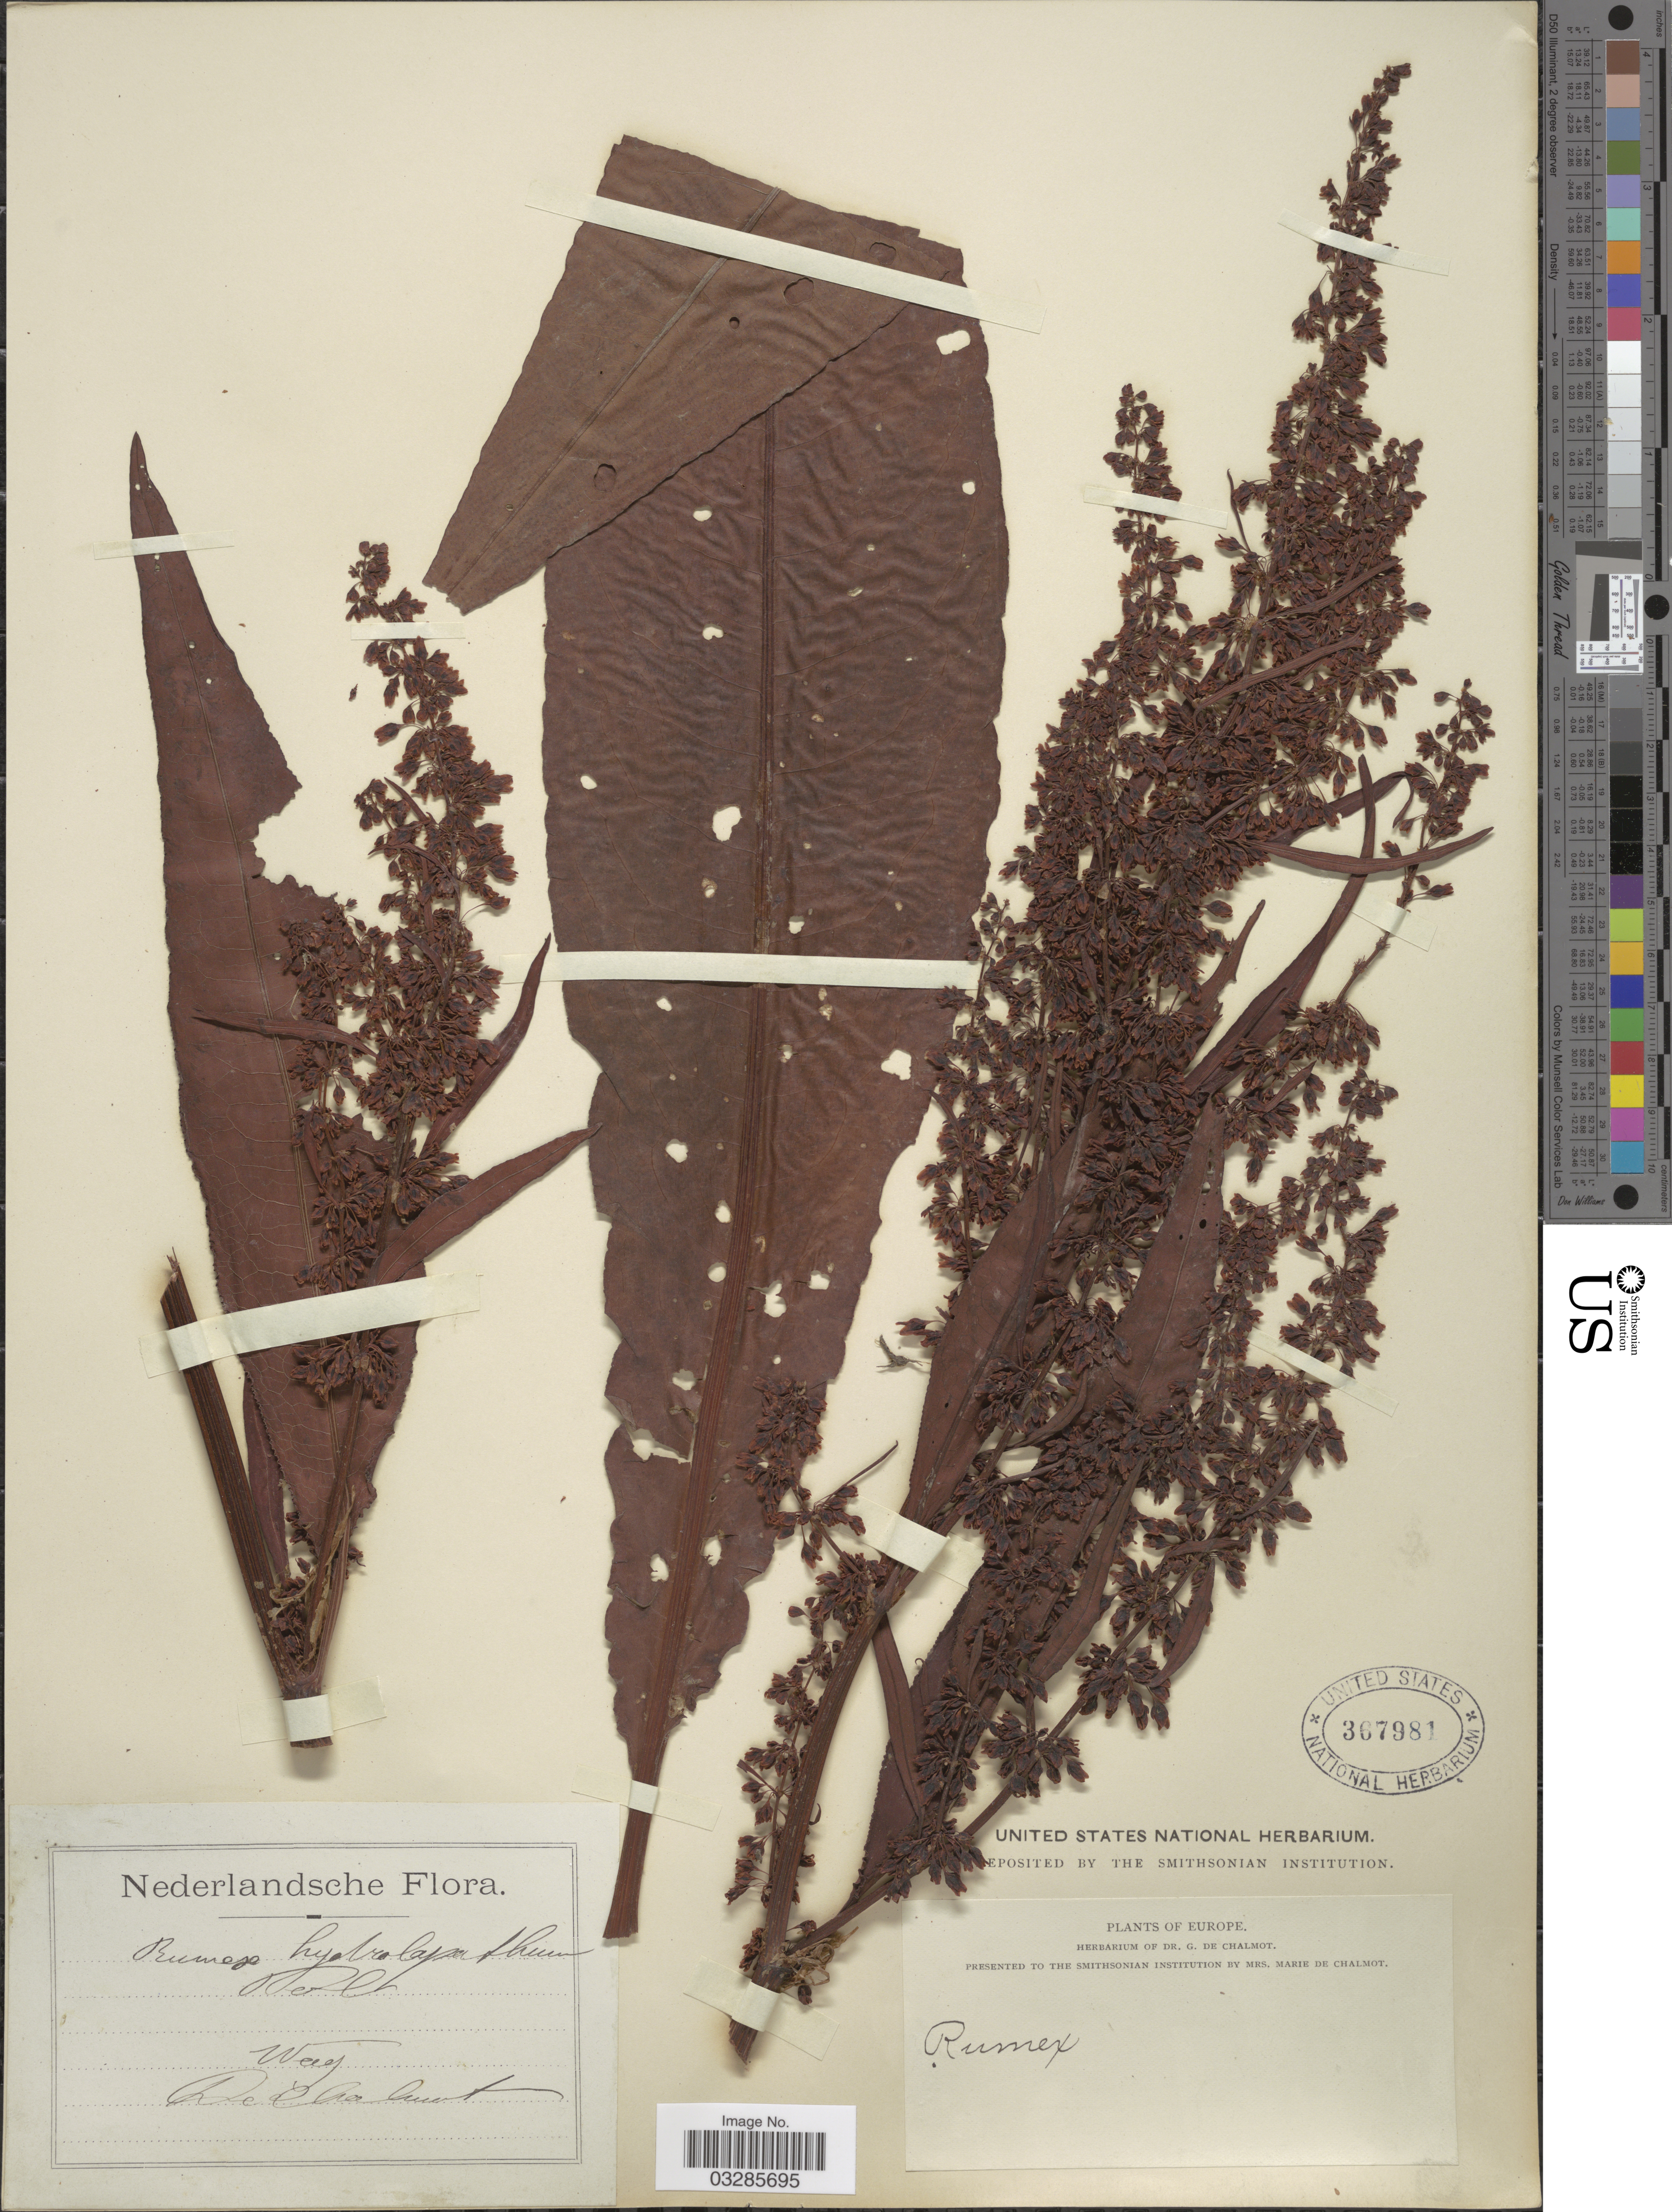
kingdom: Plantae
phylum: Tracheophyta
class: Magnoliopsida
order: Caryophyllales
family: Polygonaceae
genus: Rumex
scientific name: Rumex hydrolapathum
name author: Huds.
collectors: G. de Chalmot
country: Netherlands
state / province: Gelderland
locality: Wag.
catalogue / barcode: US 367981